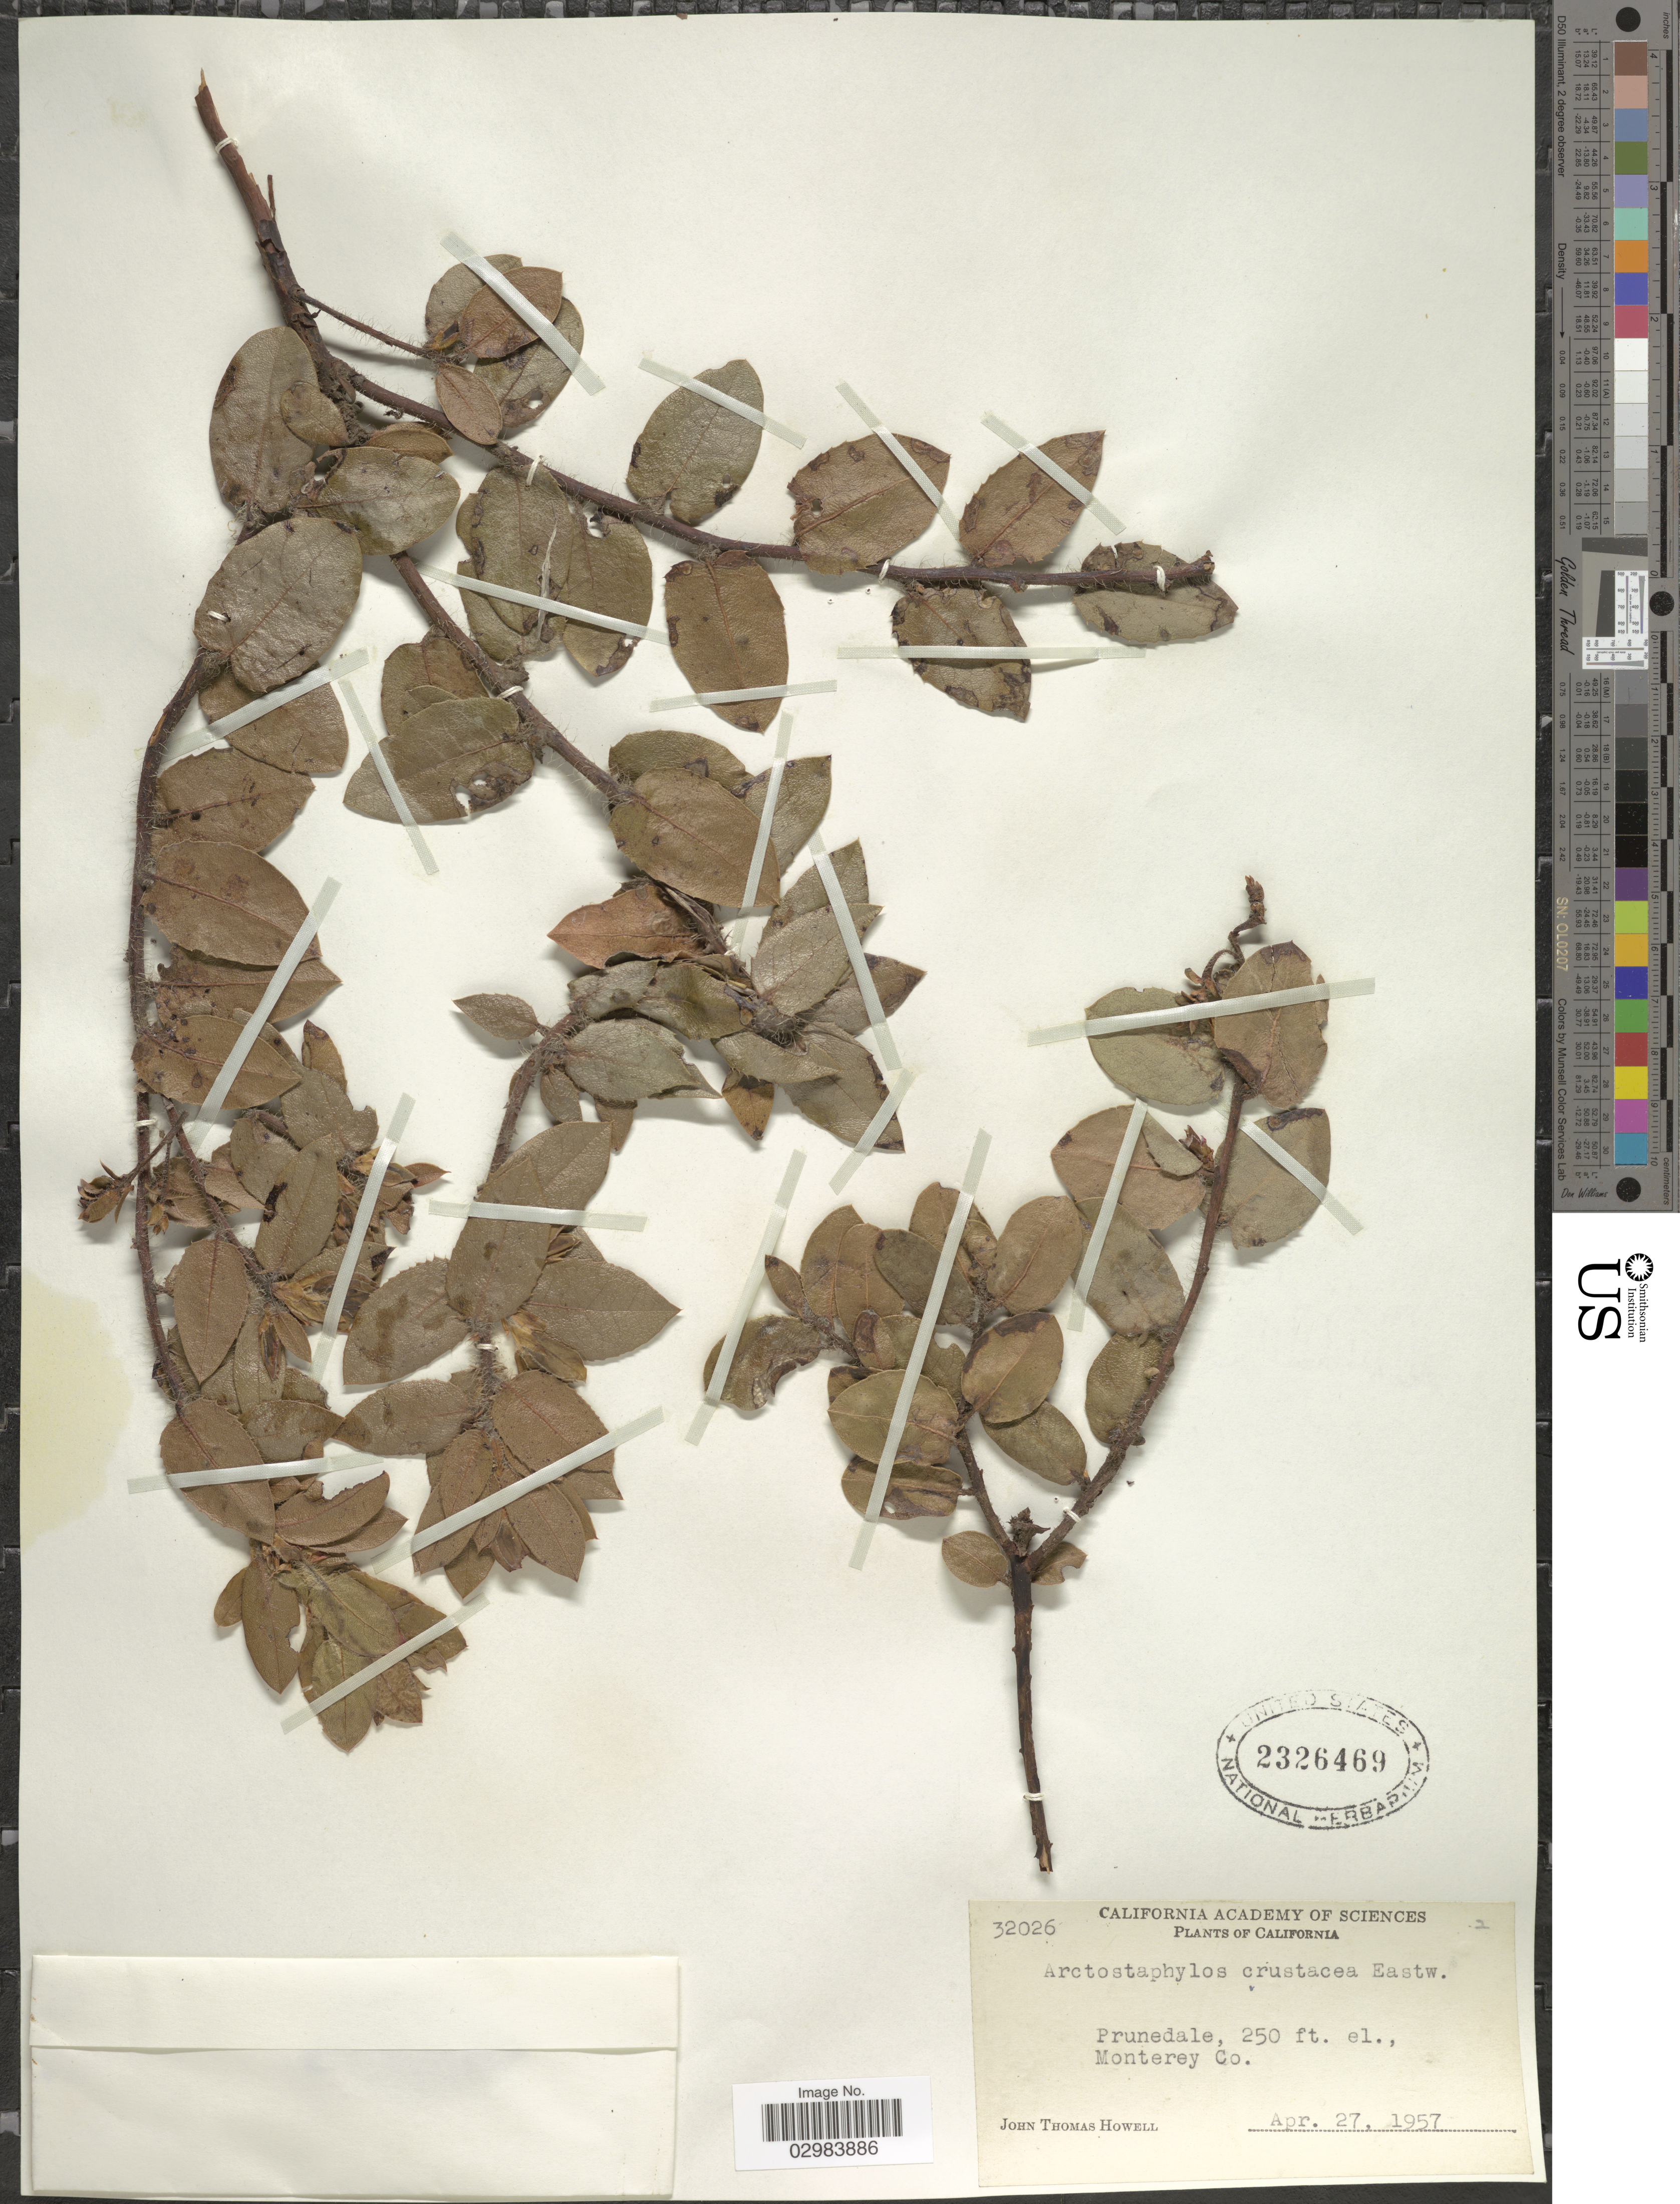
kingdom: Plantae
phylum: Tracheophyta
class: Magnoliopsida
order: Ericales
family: Ericaceae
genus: Arctostaphylos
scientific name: Arctostaphylos crustacea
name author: Eastw.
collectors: J. T. Howell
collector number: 32026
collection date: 1957-04-27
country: United States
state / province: California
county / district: Monterey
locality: Prunedale, Monterey Co.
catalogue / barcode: US 2326469